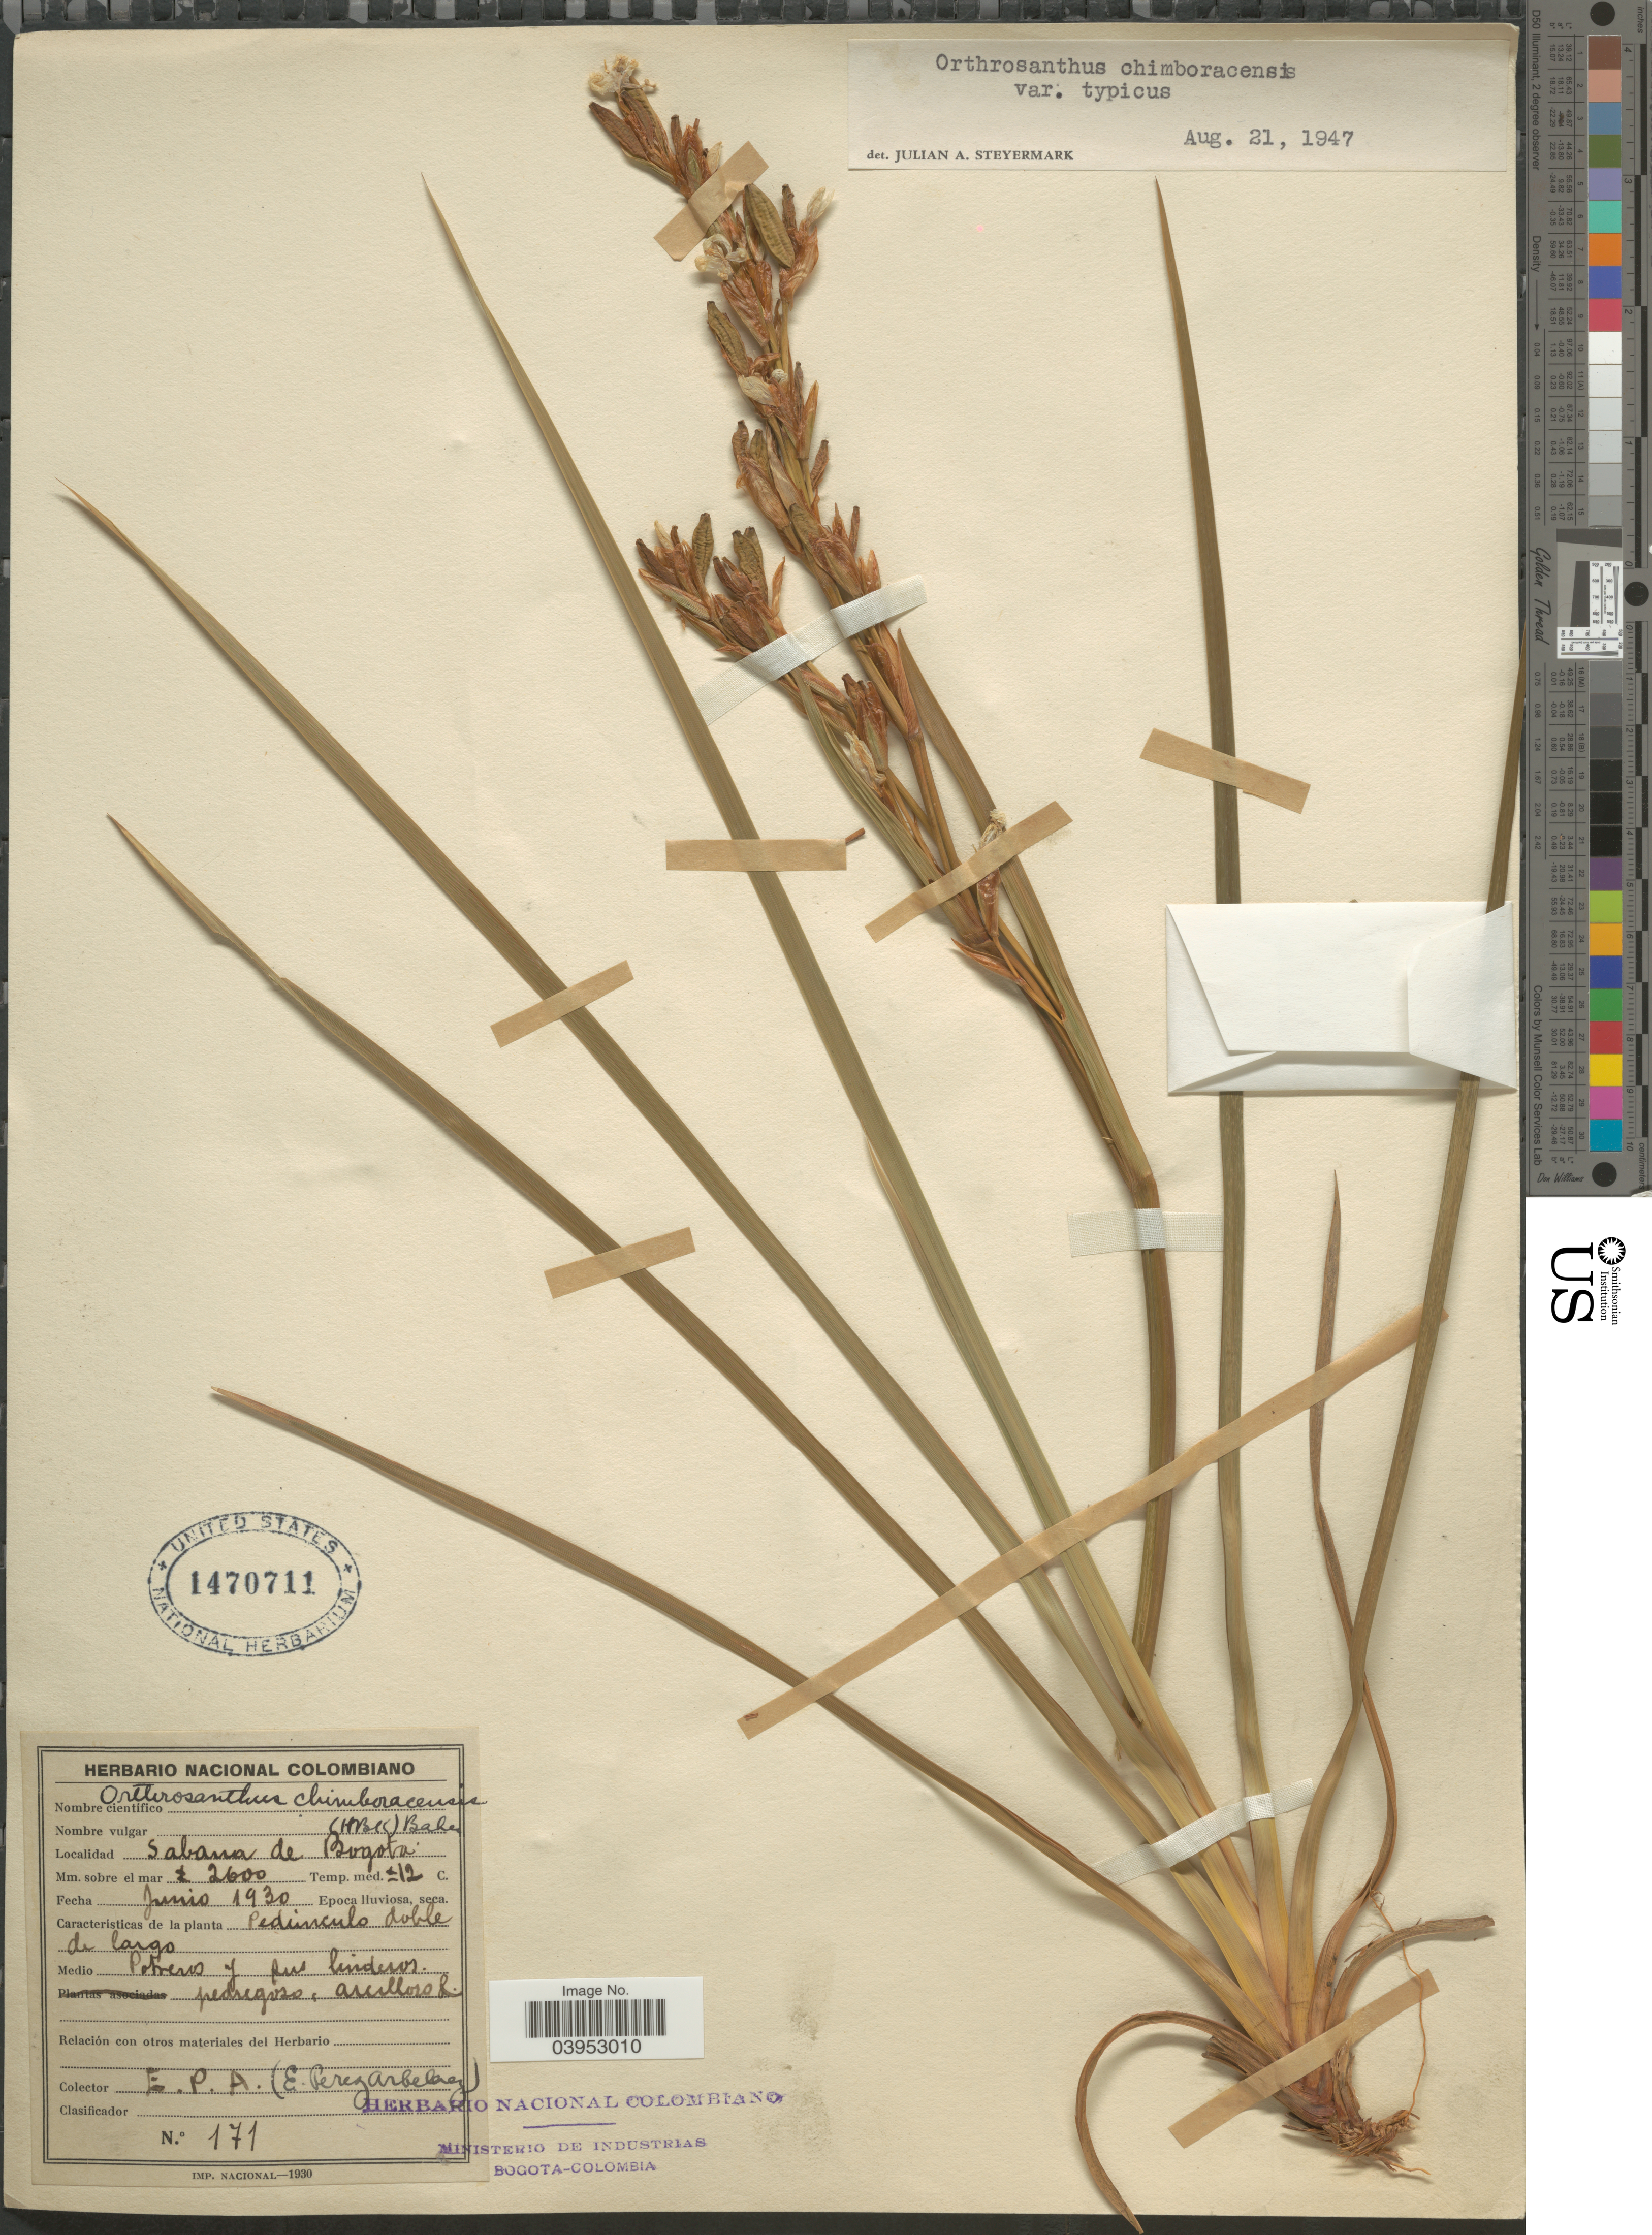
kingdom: Plantae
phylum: Tracheophyta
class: Liliopsida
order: Asparagales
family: Iridaceae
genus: Orthrosanthus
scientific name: Orthrosanthus chimboracensis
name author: (Kunth) Baker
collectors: E. Pérez Arbeláez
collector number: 171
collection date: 1930-06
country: Colombia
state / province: Bogota D.C.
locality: Sabana de Bogota.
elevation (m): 2600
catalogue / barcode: US 1470711